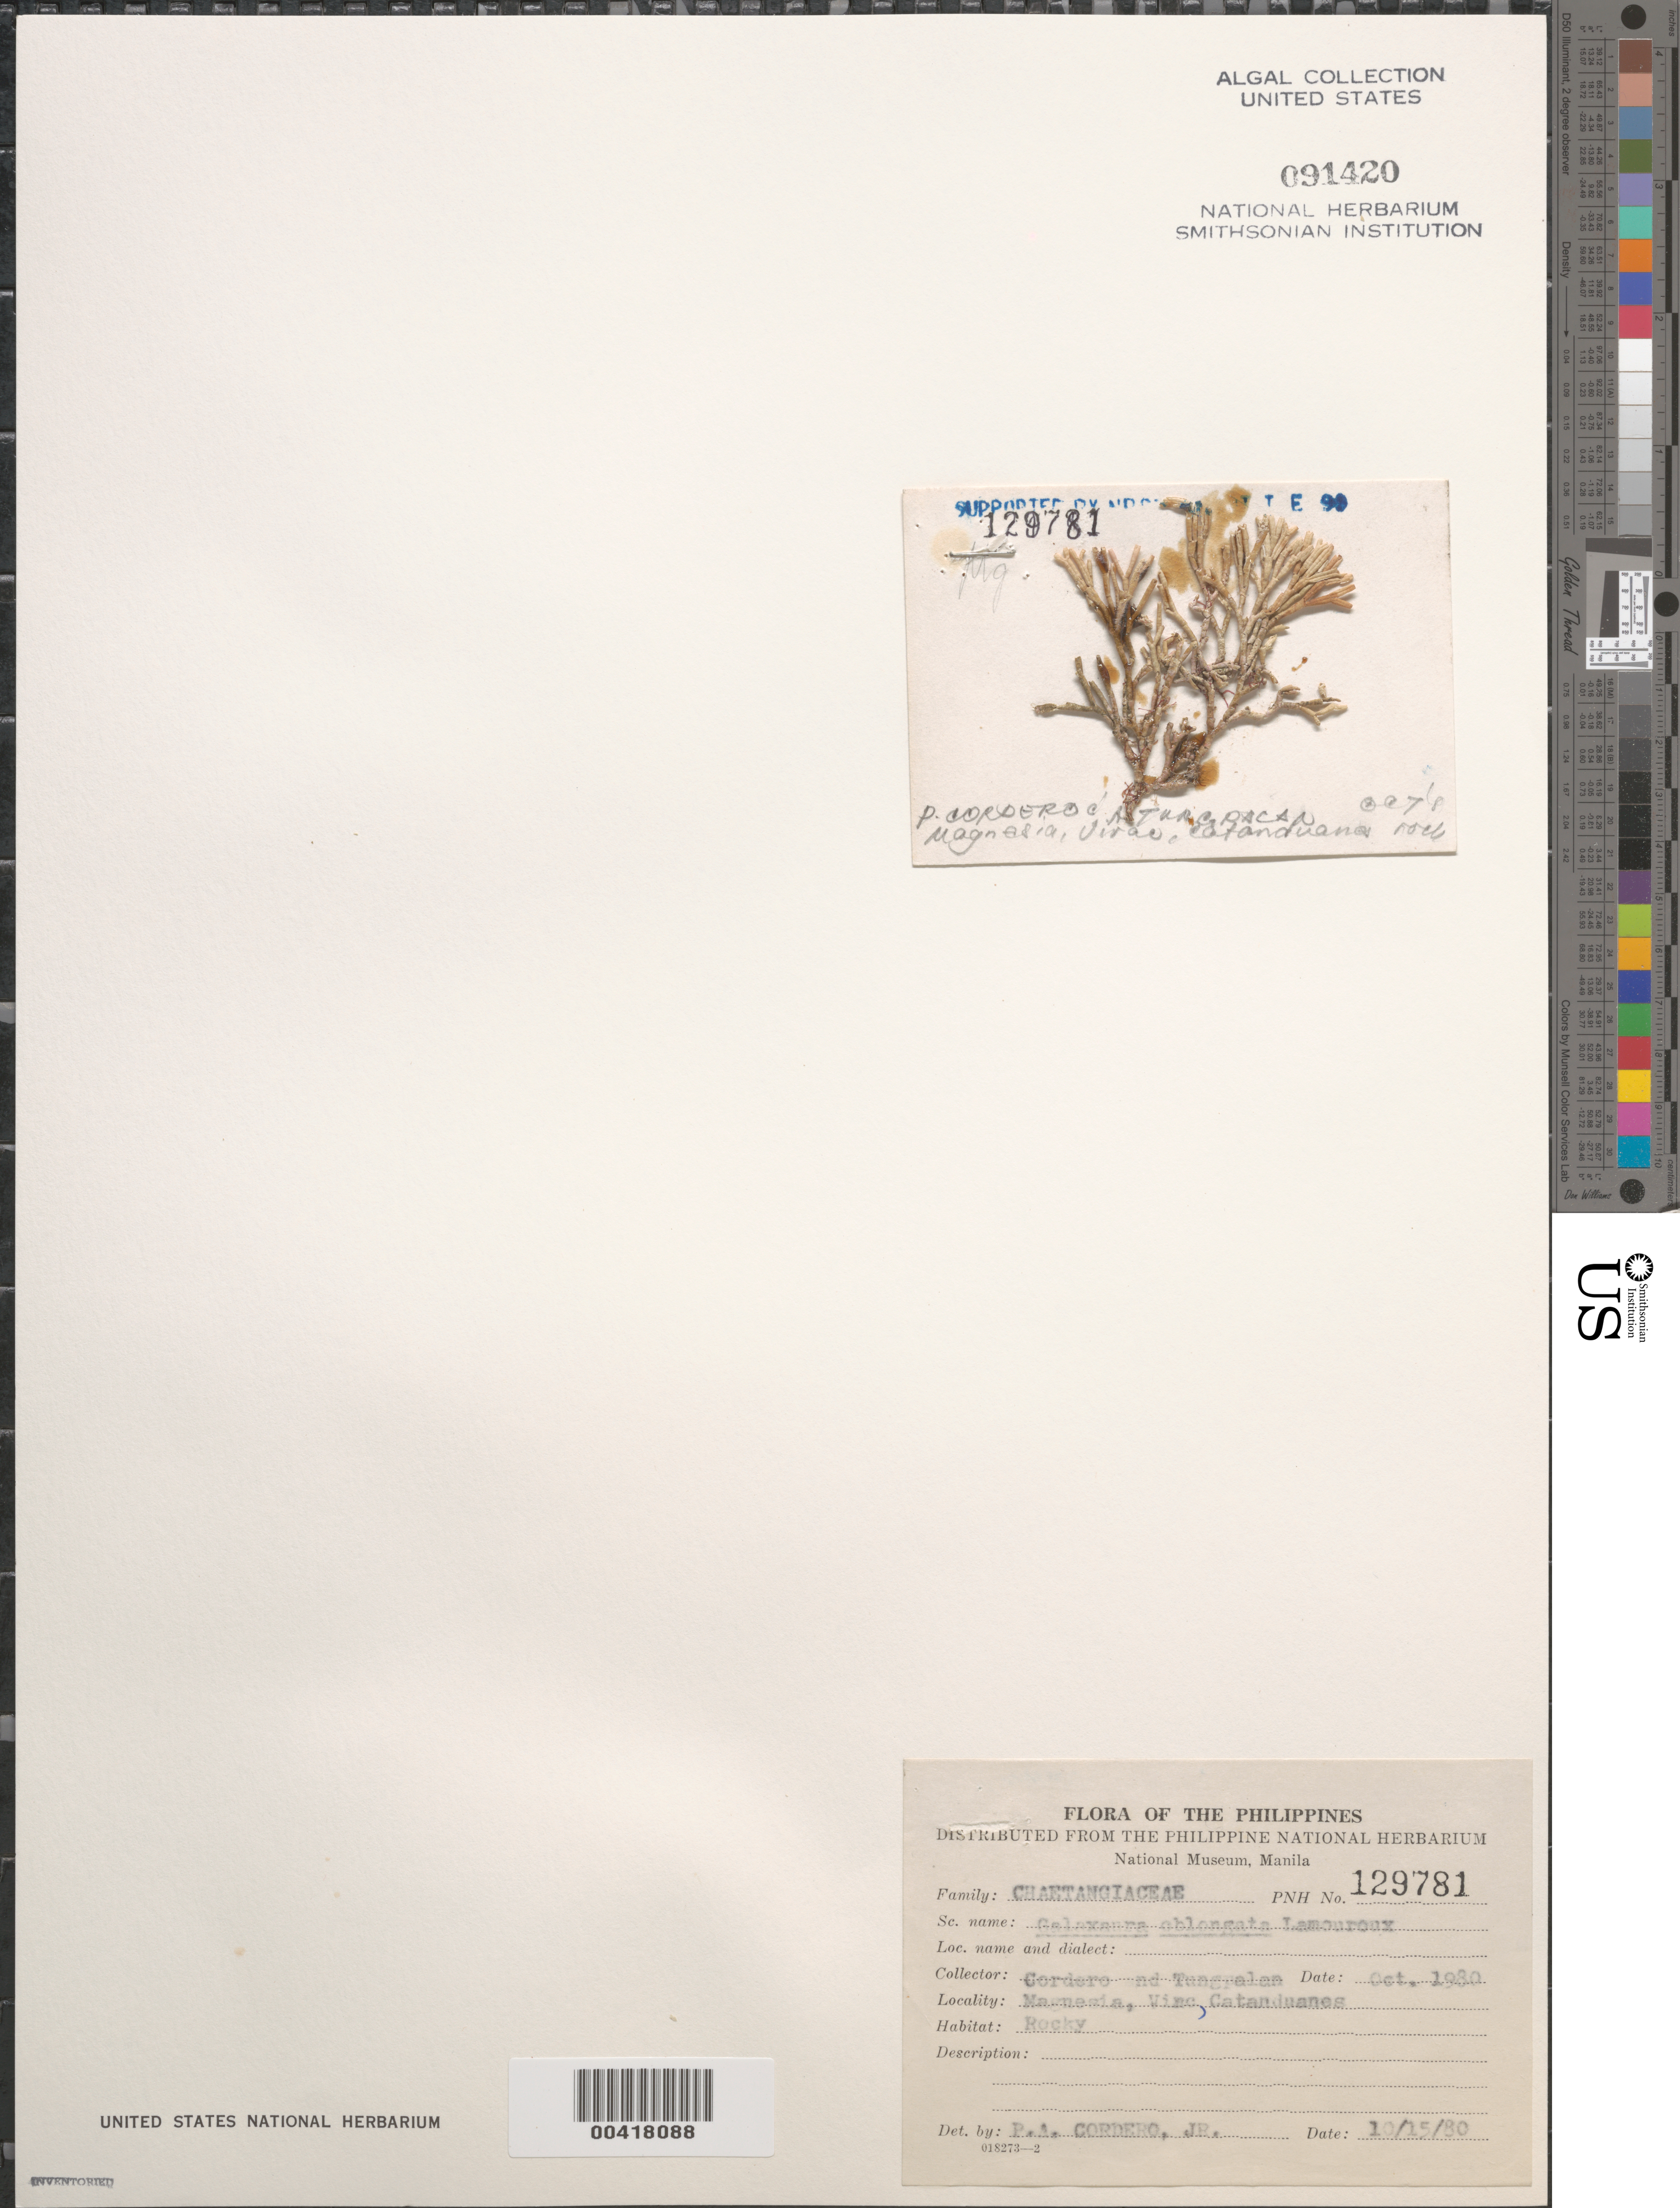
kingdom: Plantae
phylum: Rhodophyta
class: Florideophyceae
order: Nemaliales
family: Galaxauraceae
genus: Tricleocarpa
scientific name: Tricleocarpa fragilis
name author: (L.) Huisman & R.A. Towns.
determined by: Algae name updating Project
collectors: P. A. Cordero & A. Tungpalan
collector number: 129781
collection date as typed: Oct 1980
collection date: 1980-10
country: Philippines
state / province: Bicol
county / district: Catanduanes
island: Catanduanes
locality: Magnesia, Virac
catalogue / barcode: US 91420